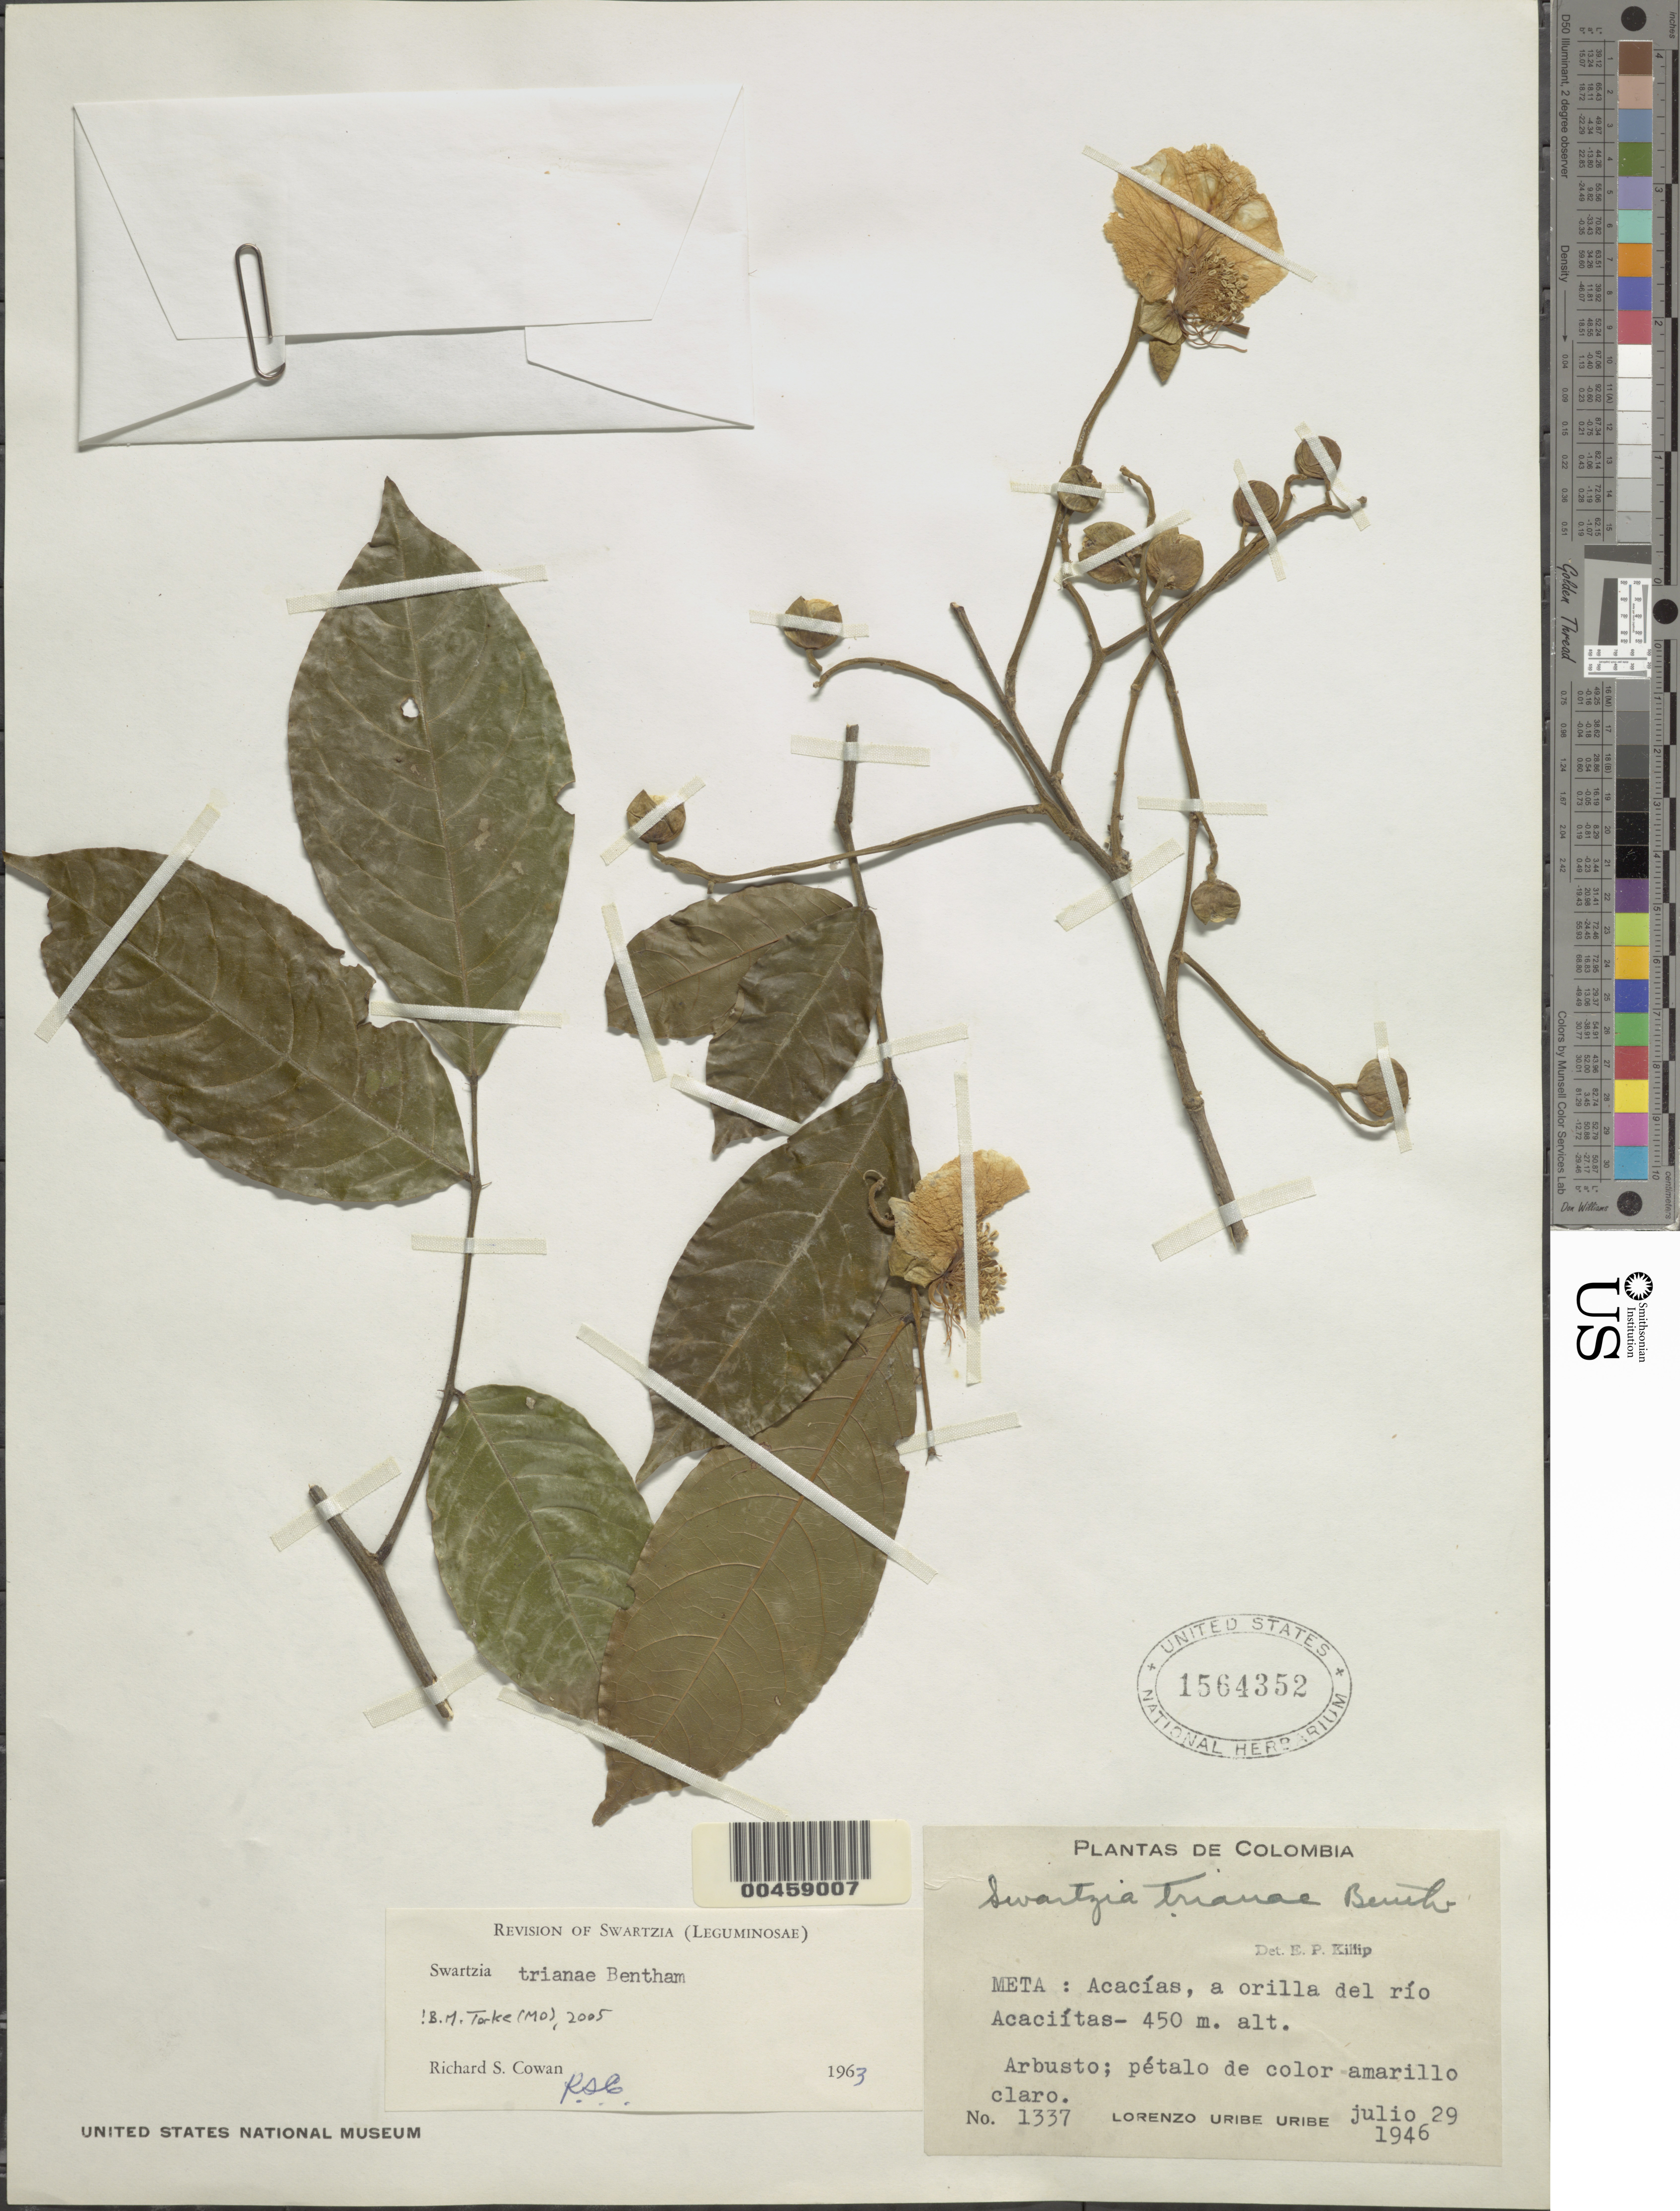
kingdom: Plantae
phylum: Tracheophyta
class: Magnoliopsida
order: Fabales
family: Fabaceae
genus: Swartzia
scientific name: Swartzia trianae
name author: Benth. in Mart.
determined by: Cowan, R. S.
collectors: L. Uribe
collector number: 1337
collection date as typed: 29 Jul 1946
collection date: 1946-07-29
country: Colombia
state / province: Meta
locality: Acacias, a Orila del Rio Acacitas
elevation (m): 450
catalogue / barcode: US 1564352